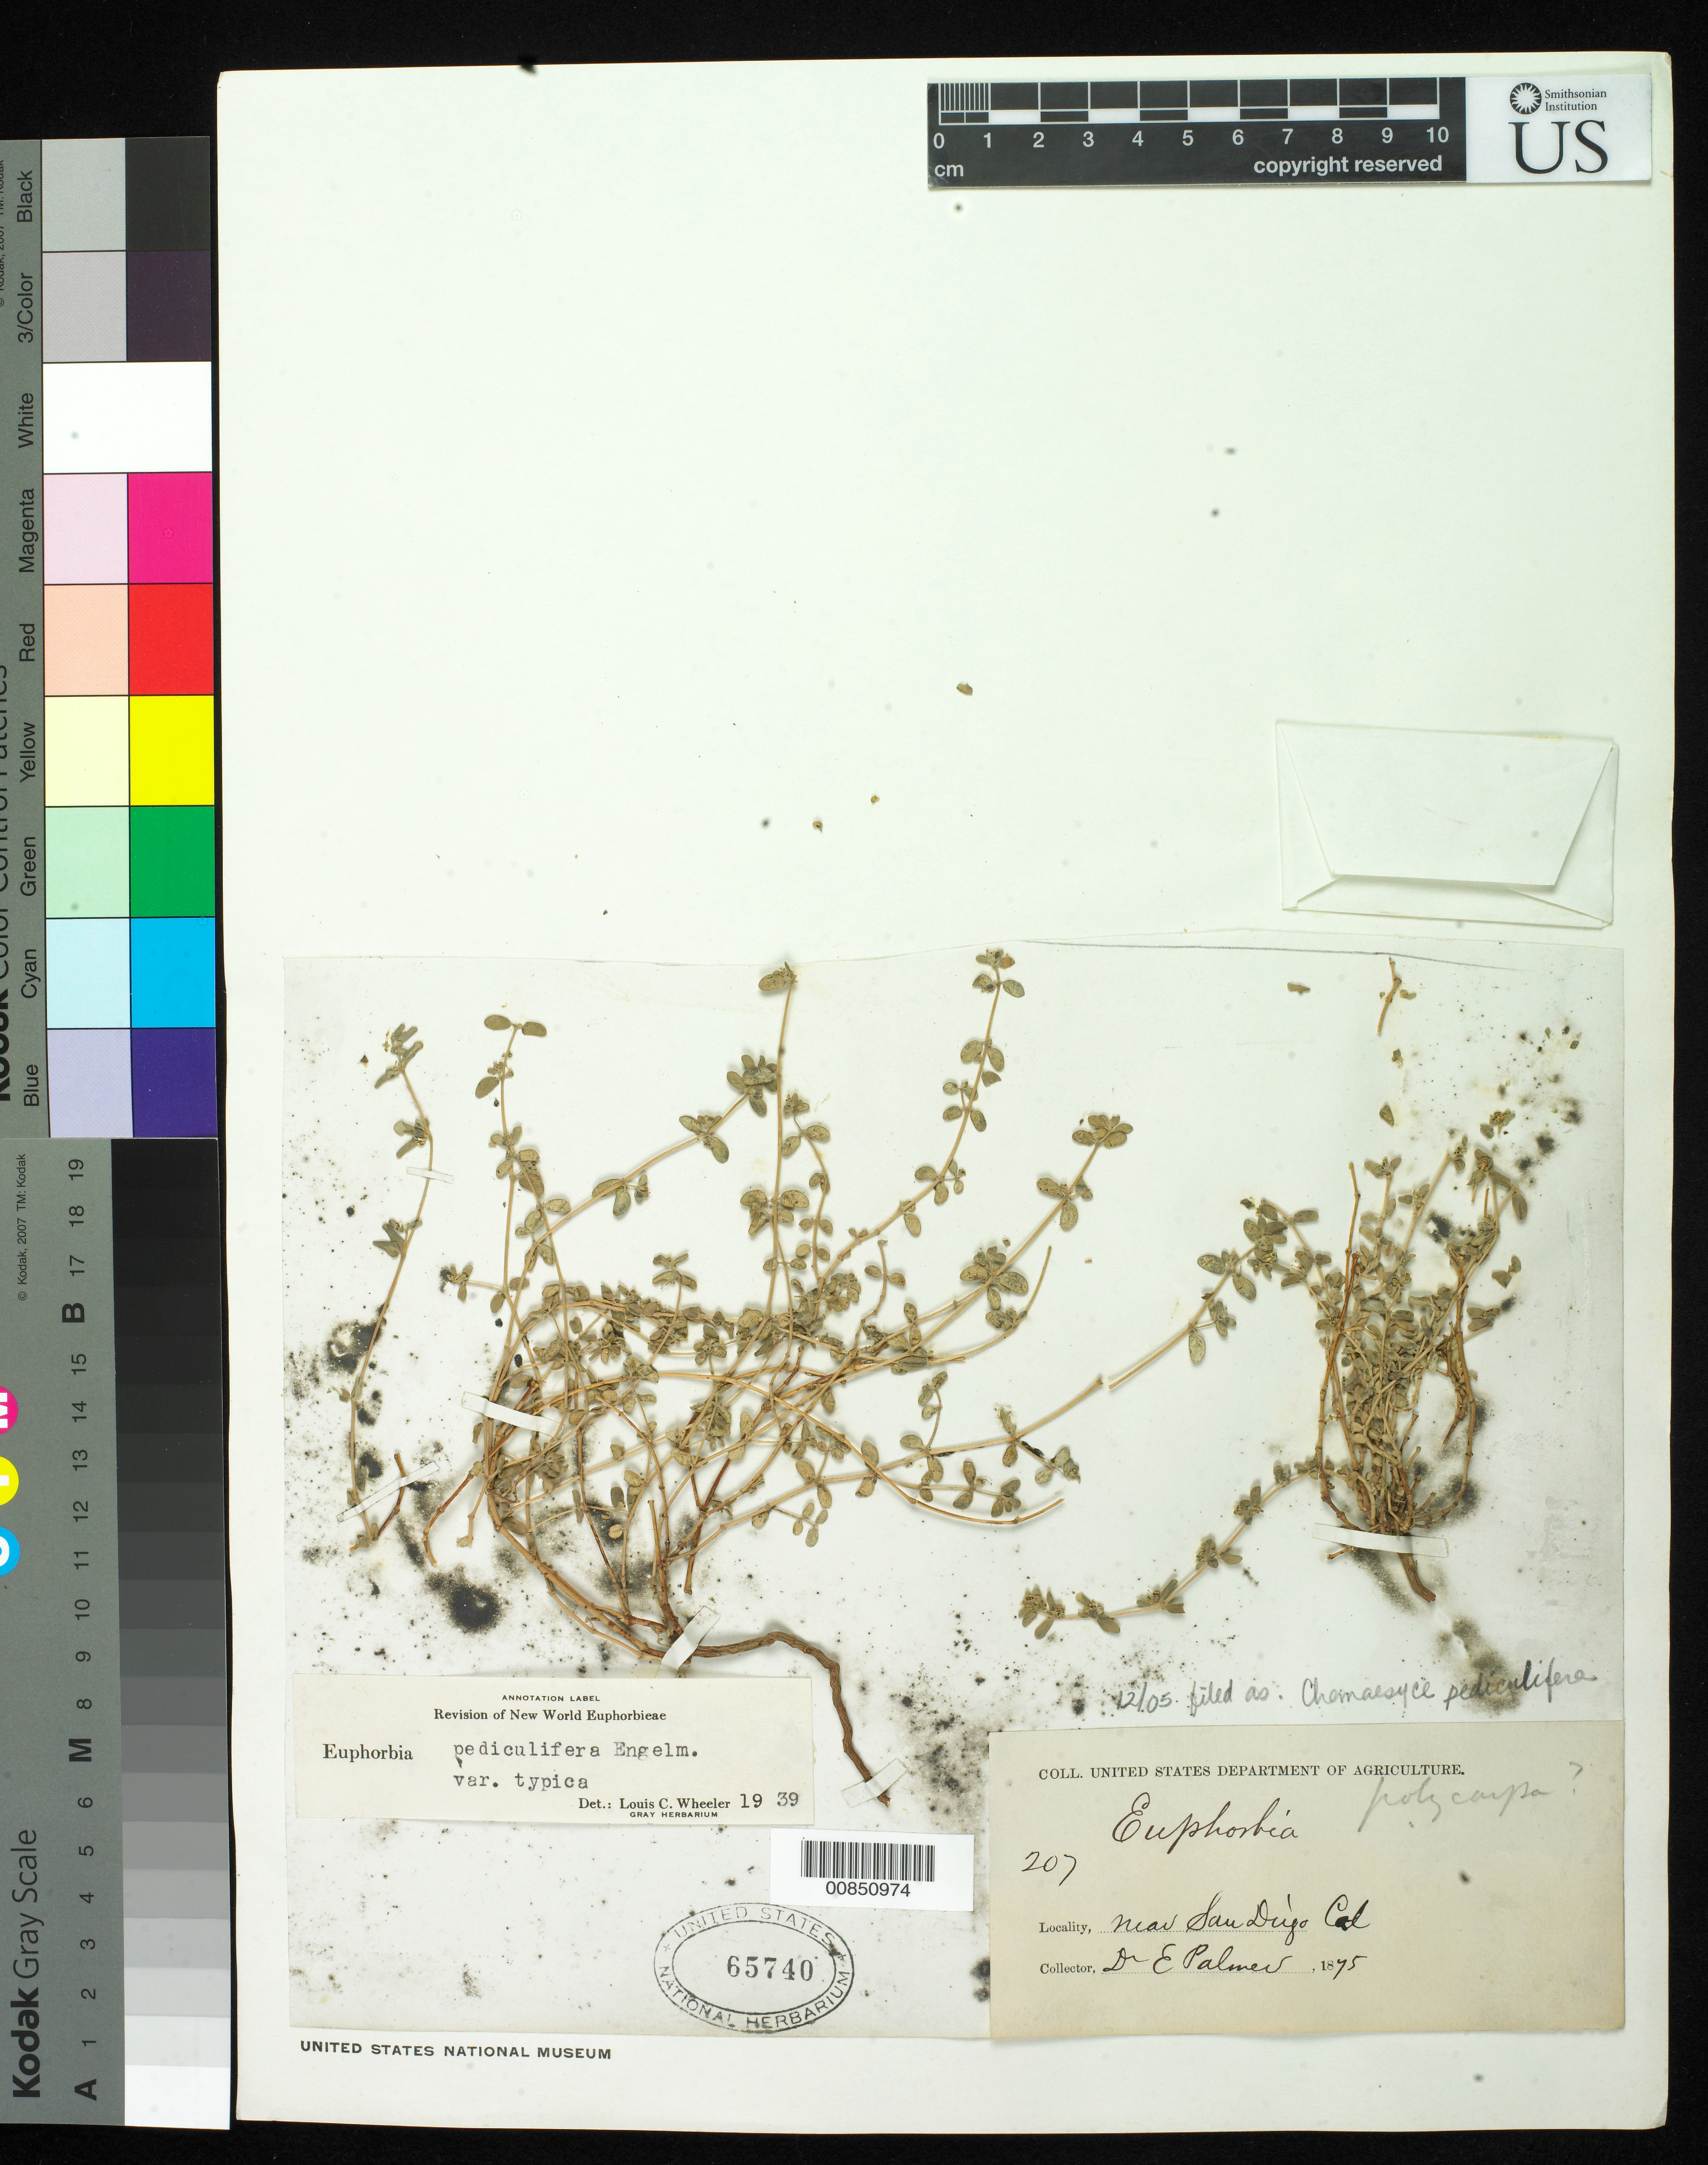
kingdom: Plantae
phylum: Tracheophyta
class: Magnoliopsida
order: Malpighiales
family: Euphorbiaceae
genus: Euphorbia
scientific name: Euphorbia pediculifera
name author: Engelm.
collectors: E. Palmer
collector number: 207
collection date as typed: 1875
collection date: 1875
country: United States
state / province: California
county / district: San Diego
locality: Near San Diego, California.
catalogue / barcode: US 65740